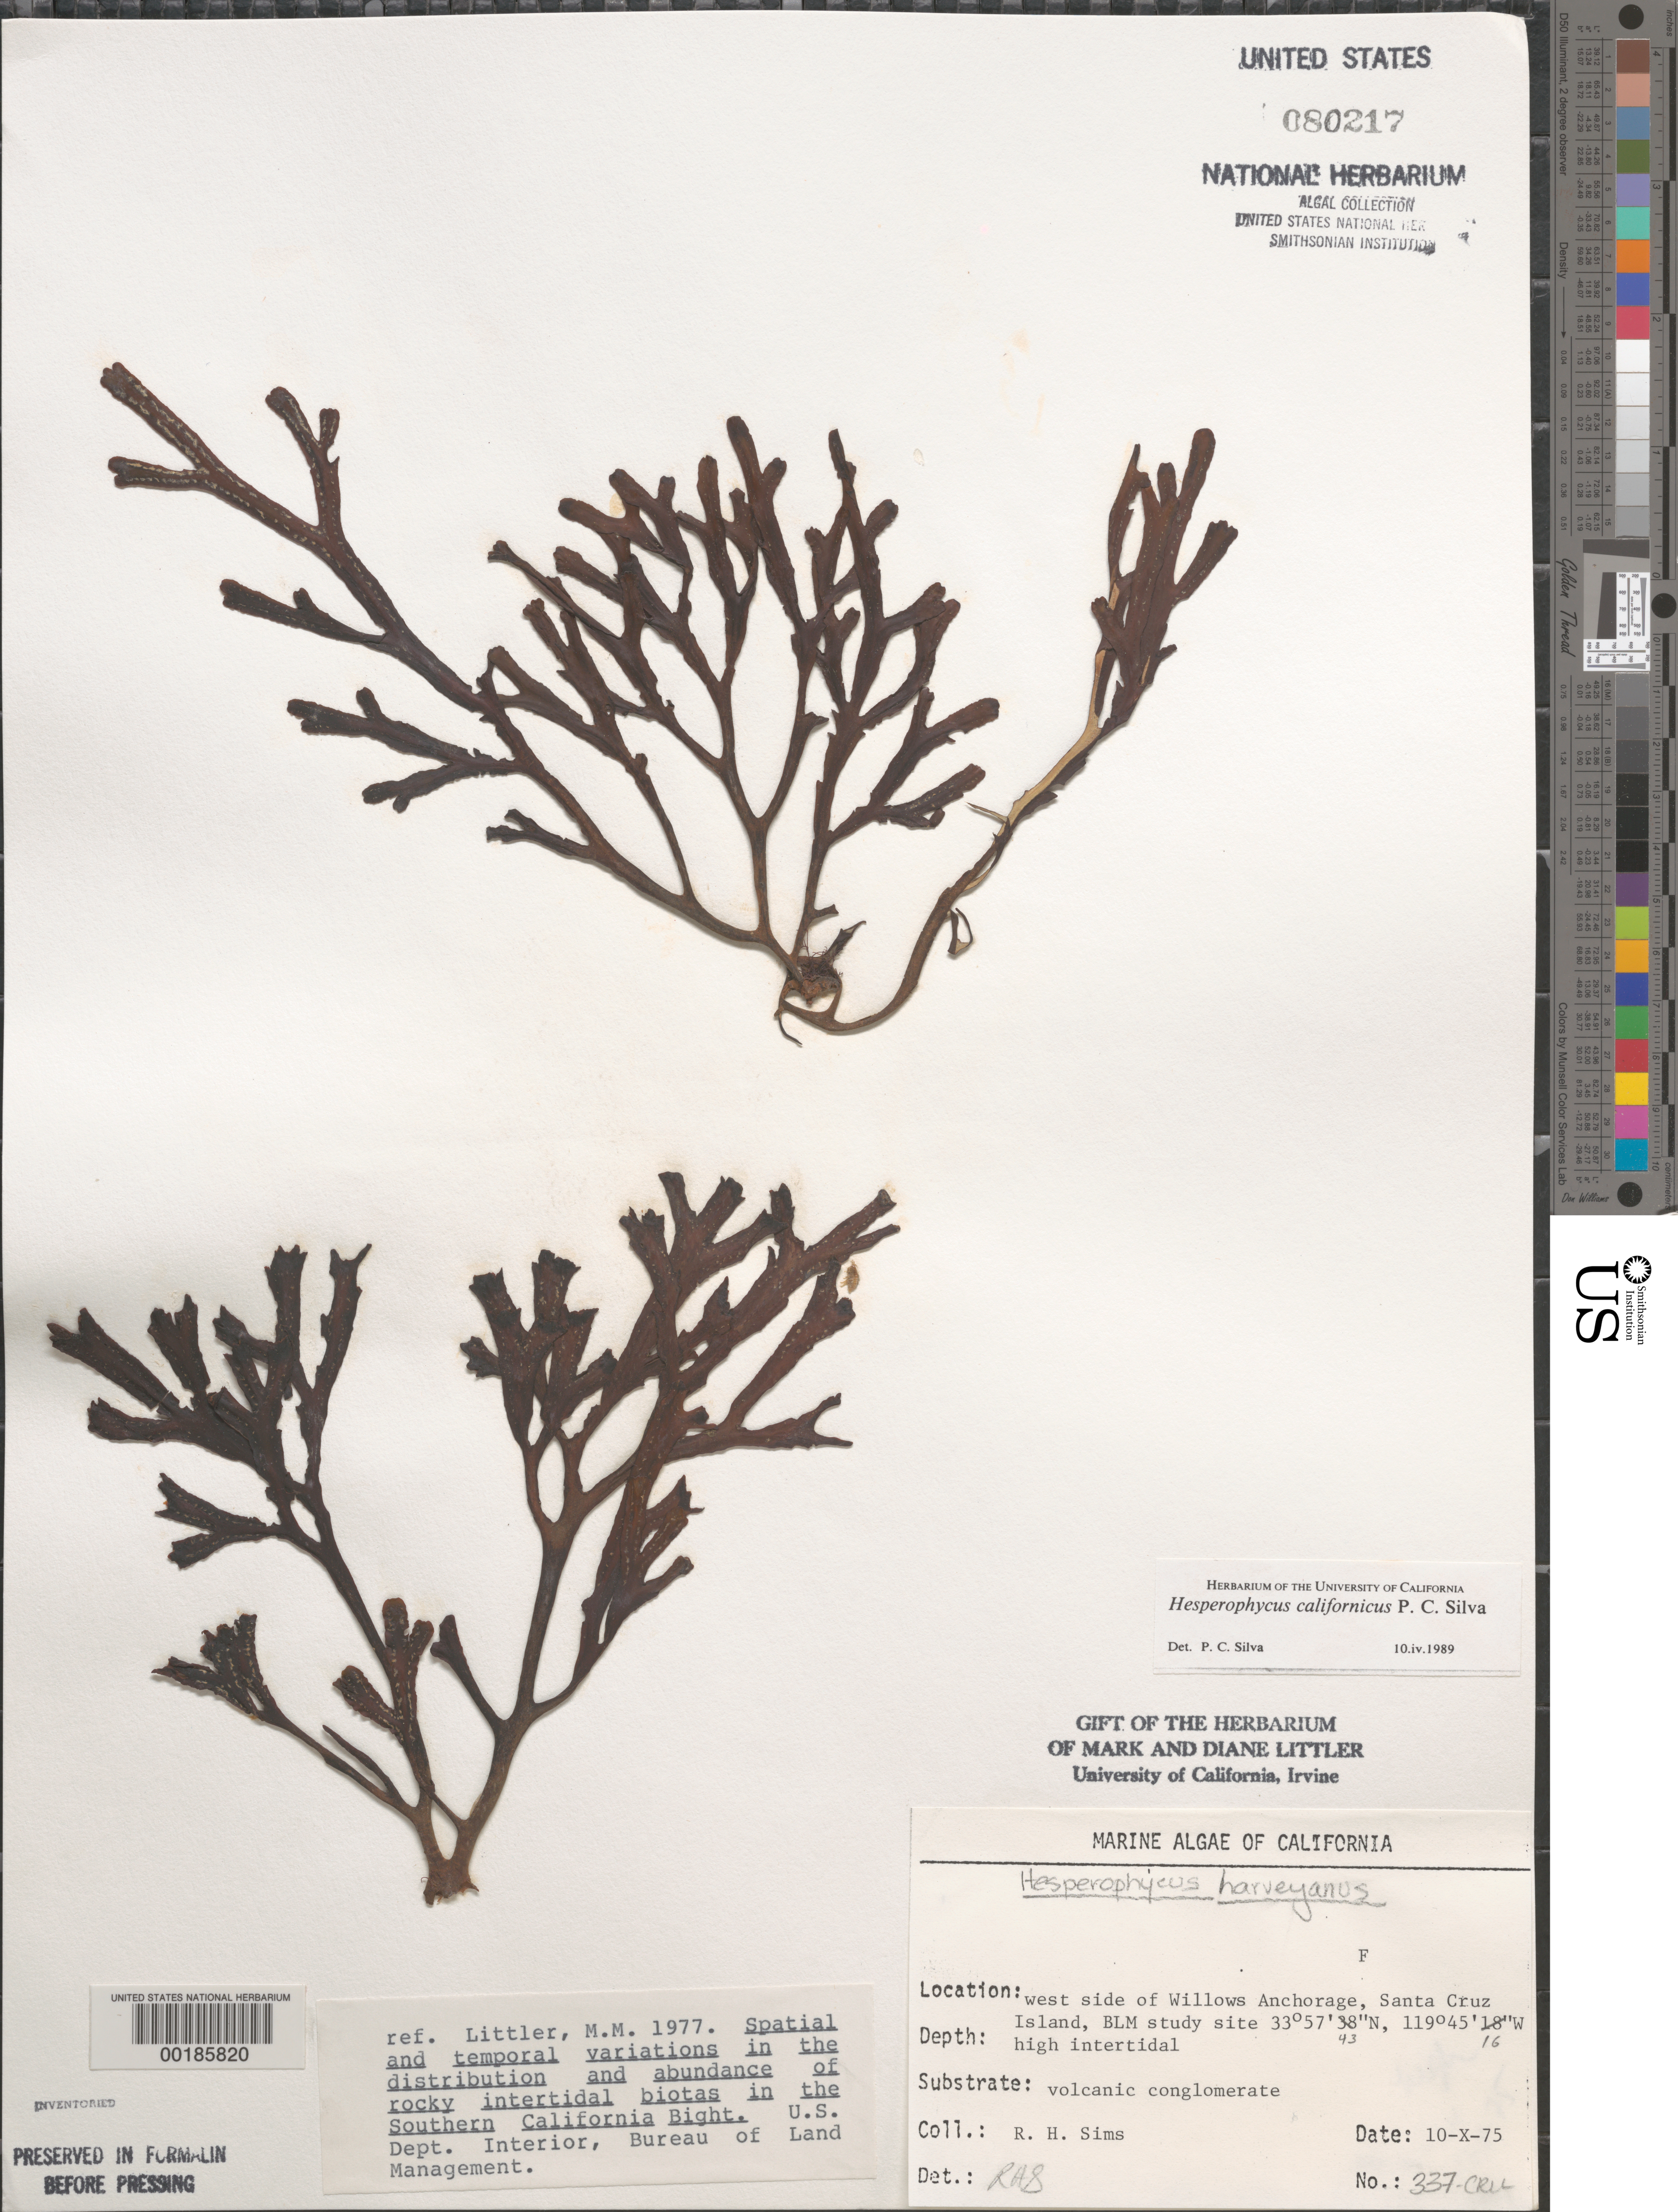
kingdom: Chromista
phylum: Ochrophyta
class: Phaeophyceae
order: Fucales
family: Fucaceae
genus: Hesperophycus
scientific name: Hesperophycus californicus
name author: P.C. Silva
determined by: Silva, P. C.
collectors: R. H. Sims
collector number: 337-cru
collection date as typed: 10 Oct 1975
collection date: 1975-10-10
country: United States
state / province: California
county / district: Santa Barbara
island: Santa Cruz Island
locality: Willows Anchorage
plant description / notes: BLM-SOCALBIGHT Rocky Intertidal Survey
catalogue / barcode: US 80217